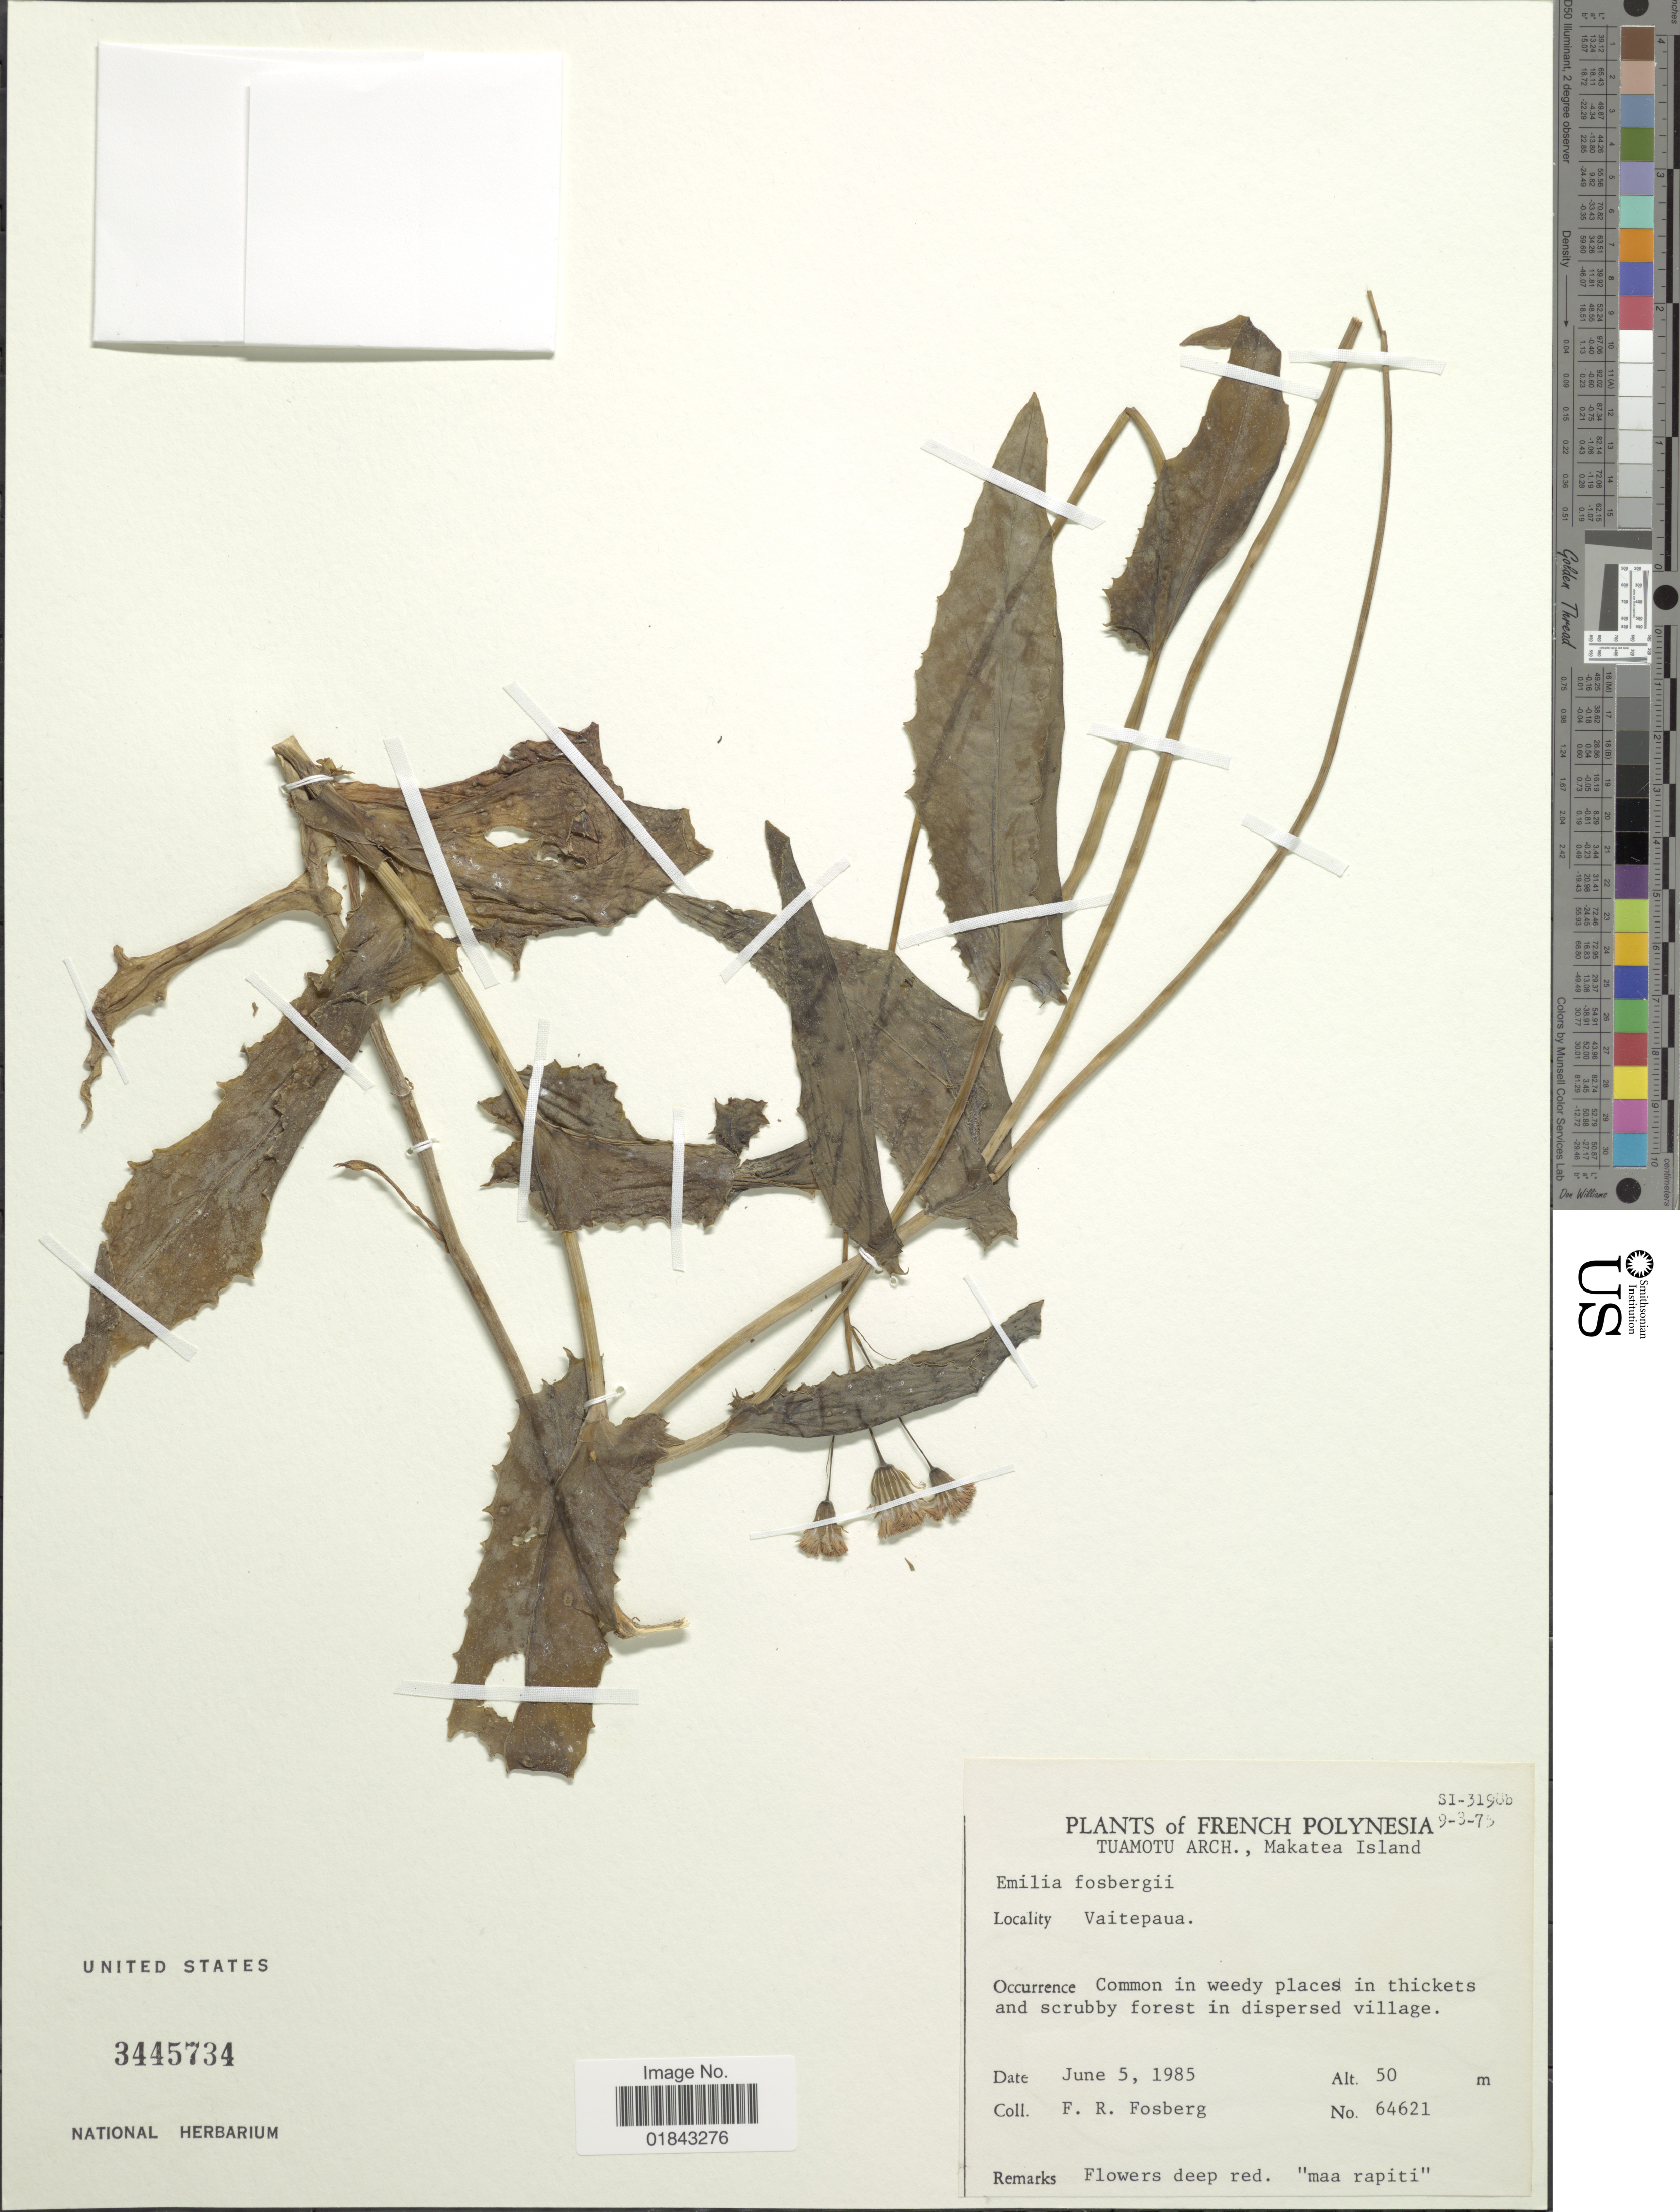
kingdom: Plantae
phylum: Tracheophyta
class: Magnoliopsida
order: Asterales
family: Asteraceae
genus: Emilia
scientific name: Emilia fosbergii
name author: Nicolson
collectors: F. R. Fosberg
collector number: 64621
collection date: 1985-06-05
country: French Polynesia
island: Makatea [Aurora]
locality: Tuamotu Arch., Makatea Island, Vaitepaua, common in woody places in thickets and scrubby forest in dispersed village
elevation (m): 50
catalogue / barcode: US 3445734